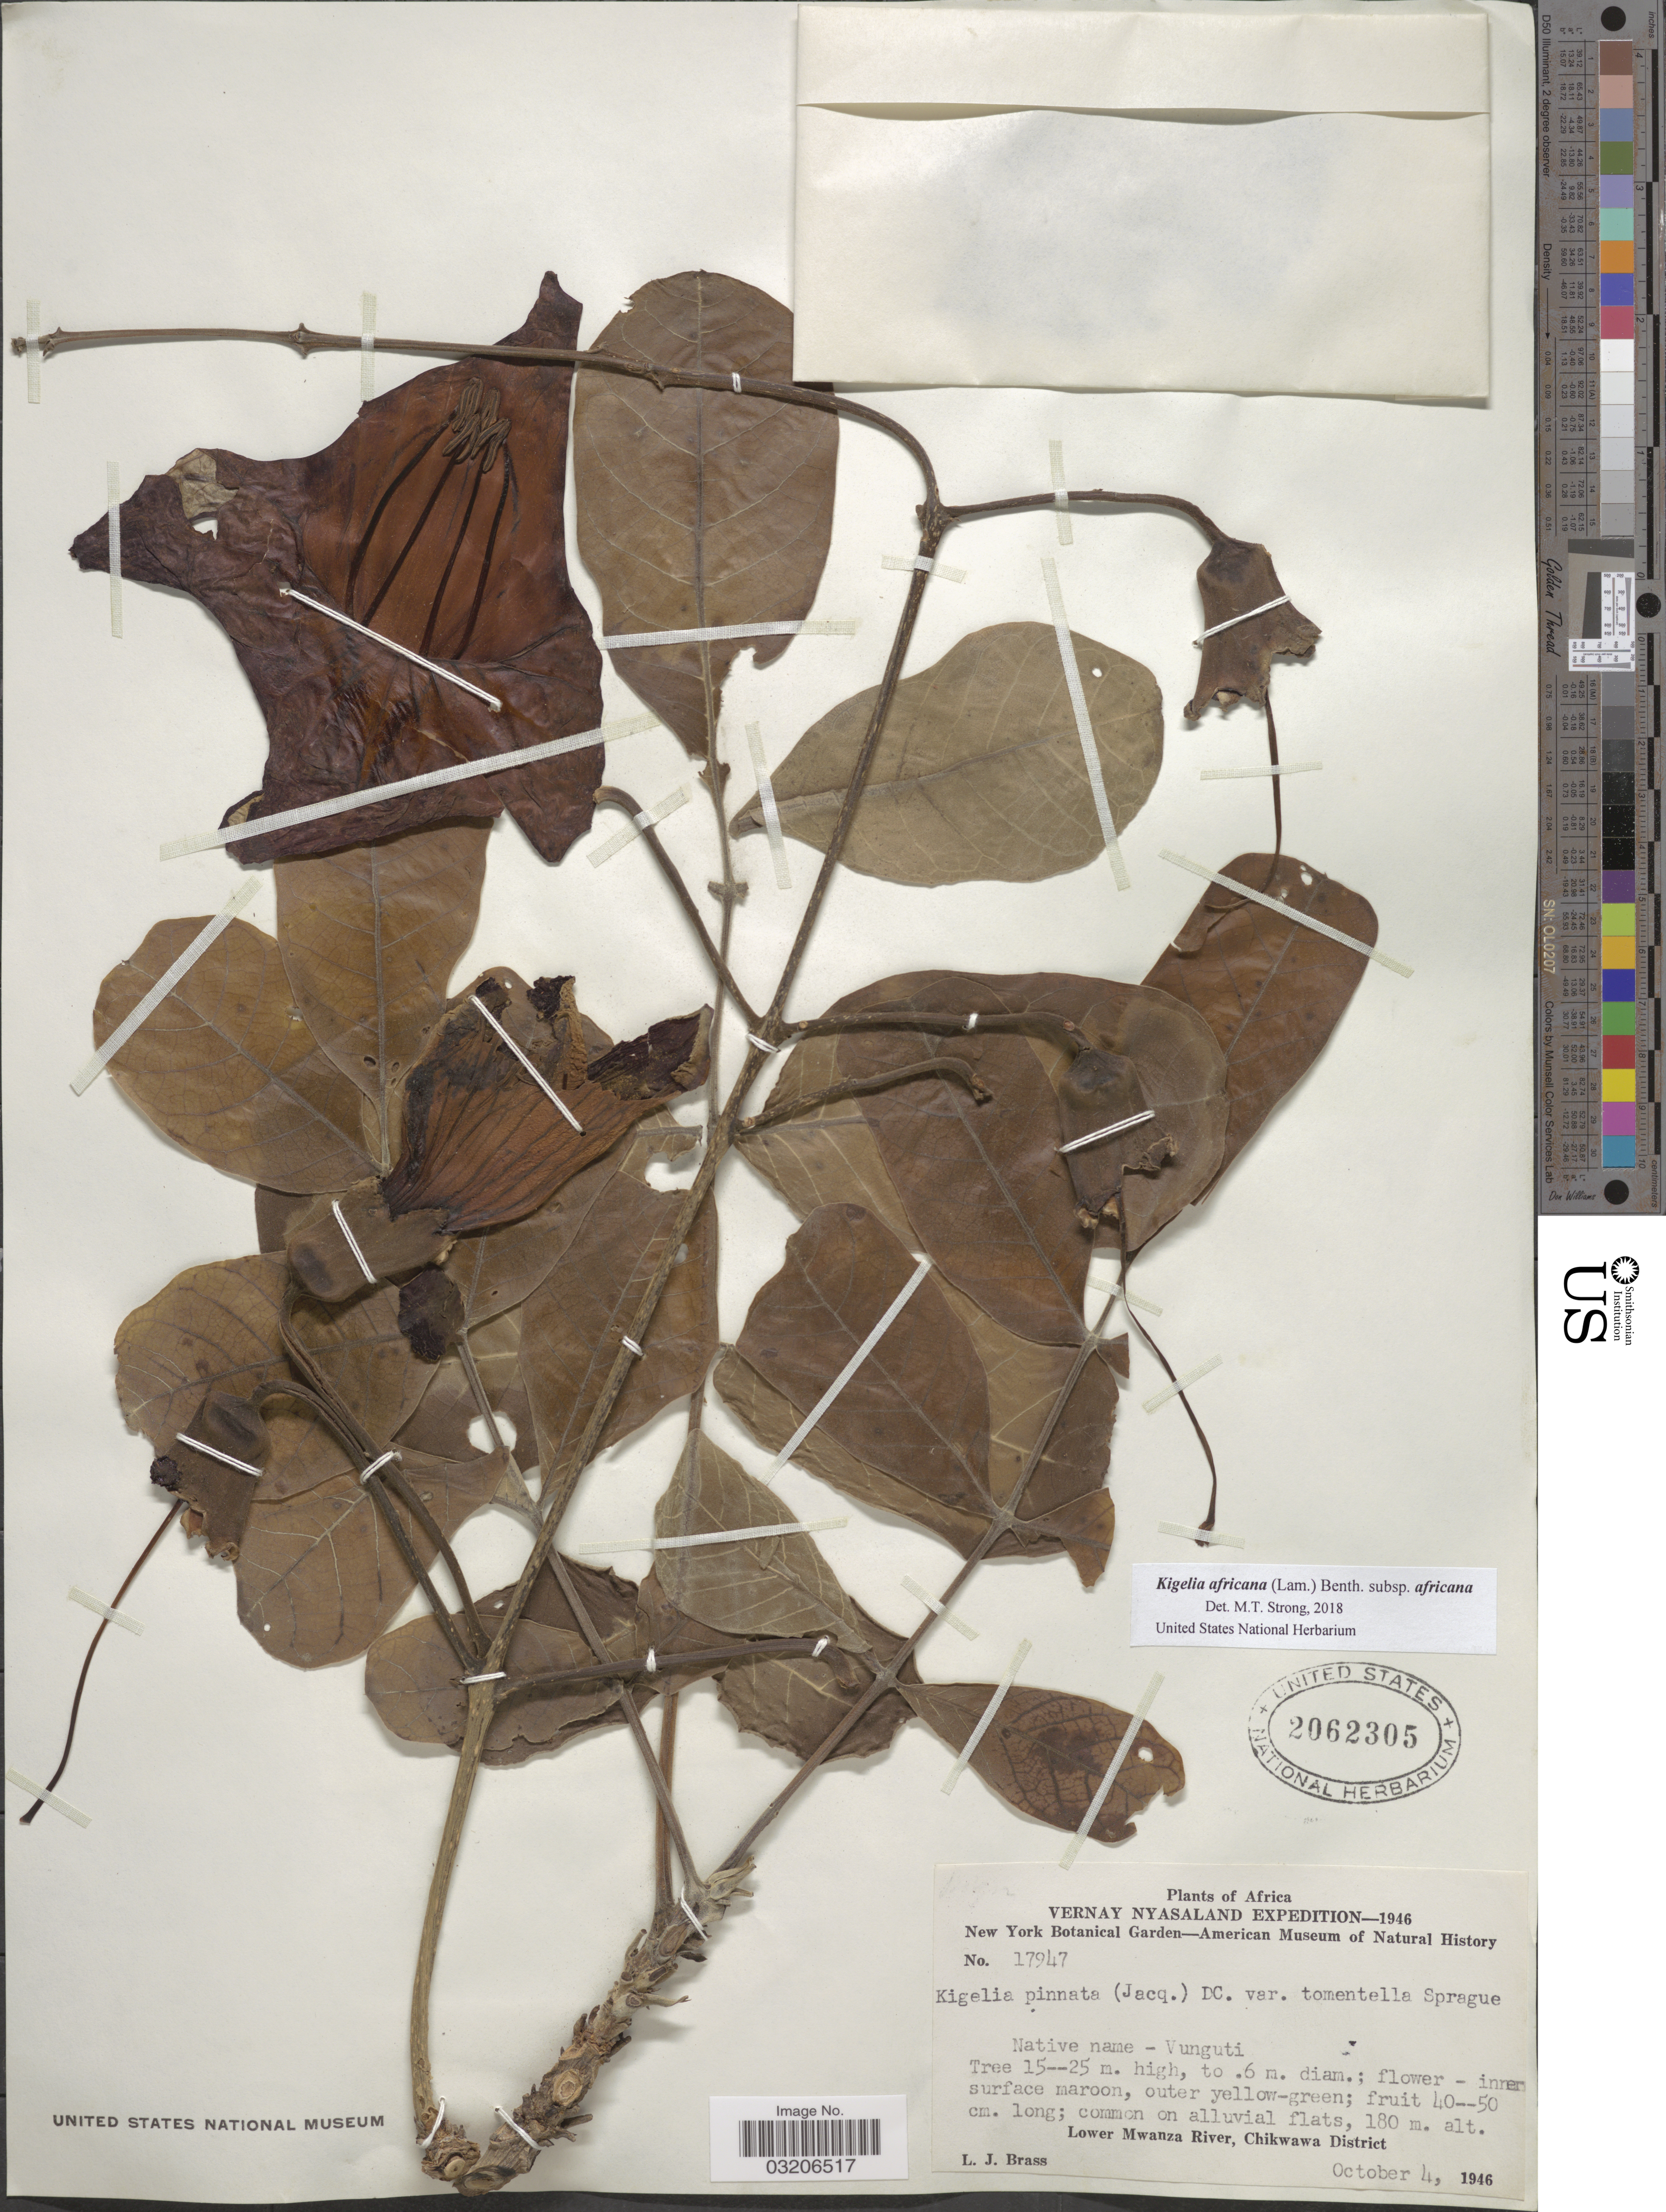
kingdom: Plantae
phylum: Tracheophyta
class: Magnoliopsida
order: Lamiales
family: Bignoniaceae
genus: Kigelia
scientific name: Kigelia africana subsp. africana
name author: (Lam.) Benth.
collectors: L. J. Brass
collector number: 17947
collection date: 1946-10-04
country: Malawi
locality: Vernay Nyasaland. Lower Mwanza River, Chikwawa District.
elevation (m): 180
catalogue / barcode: US 2062305